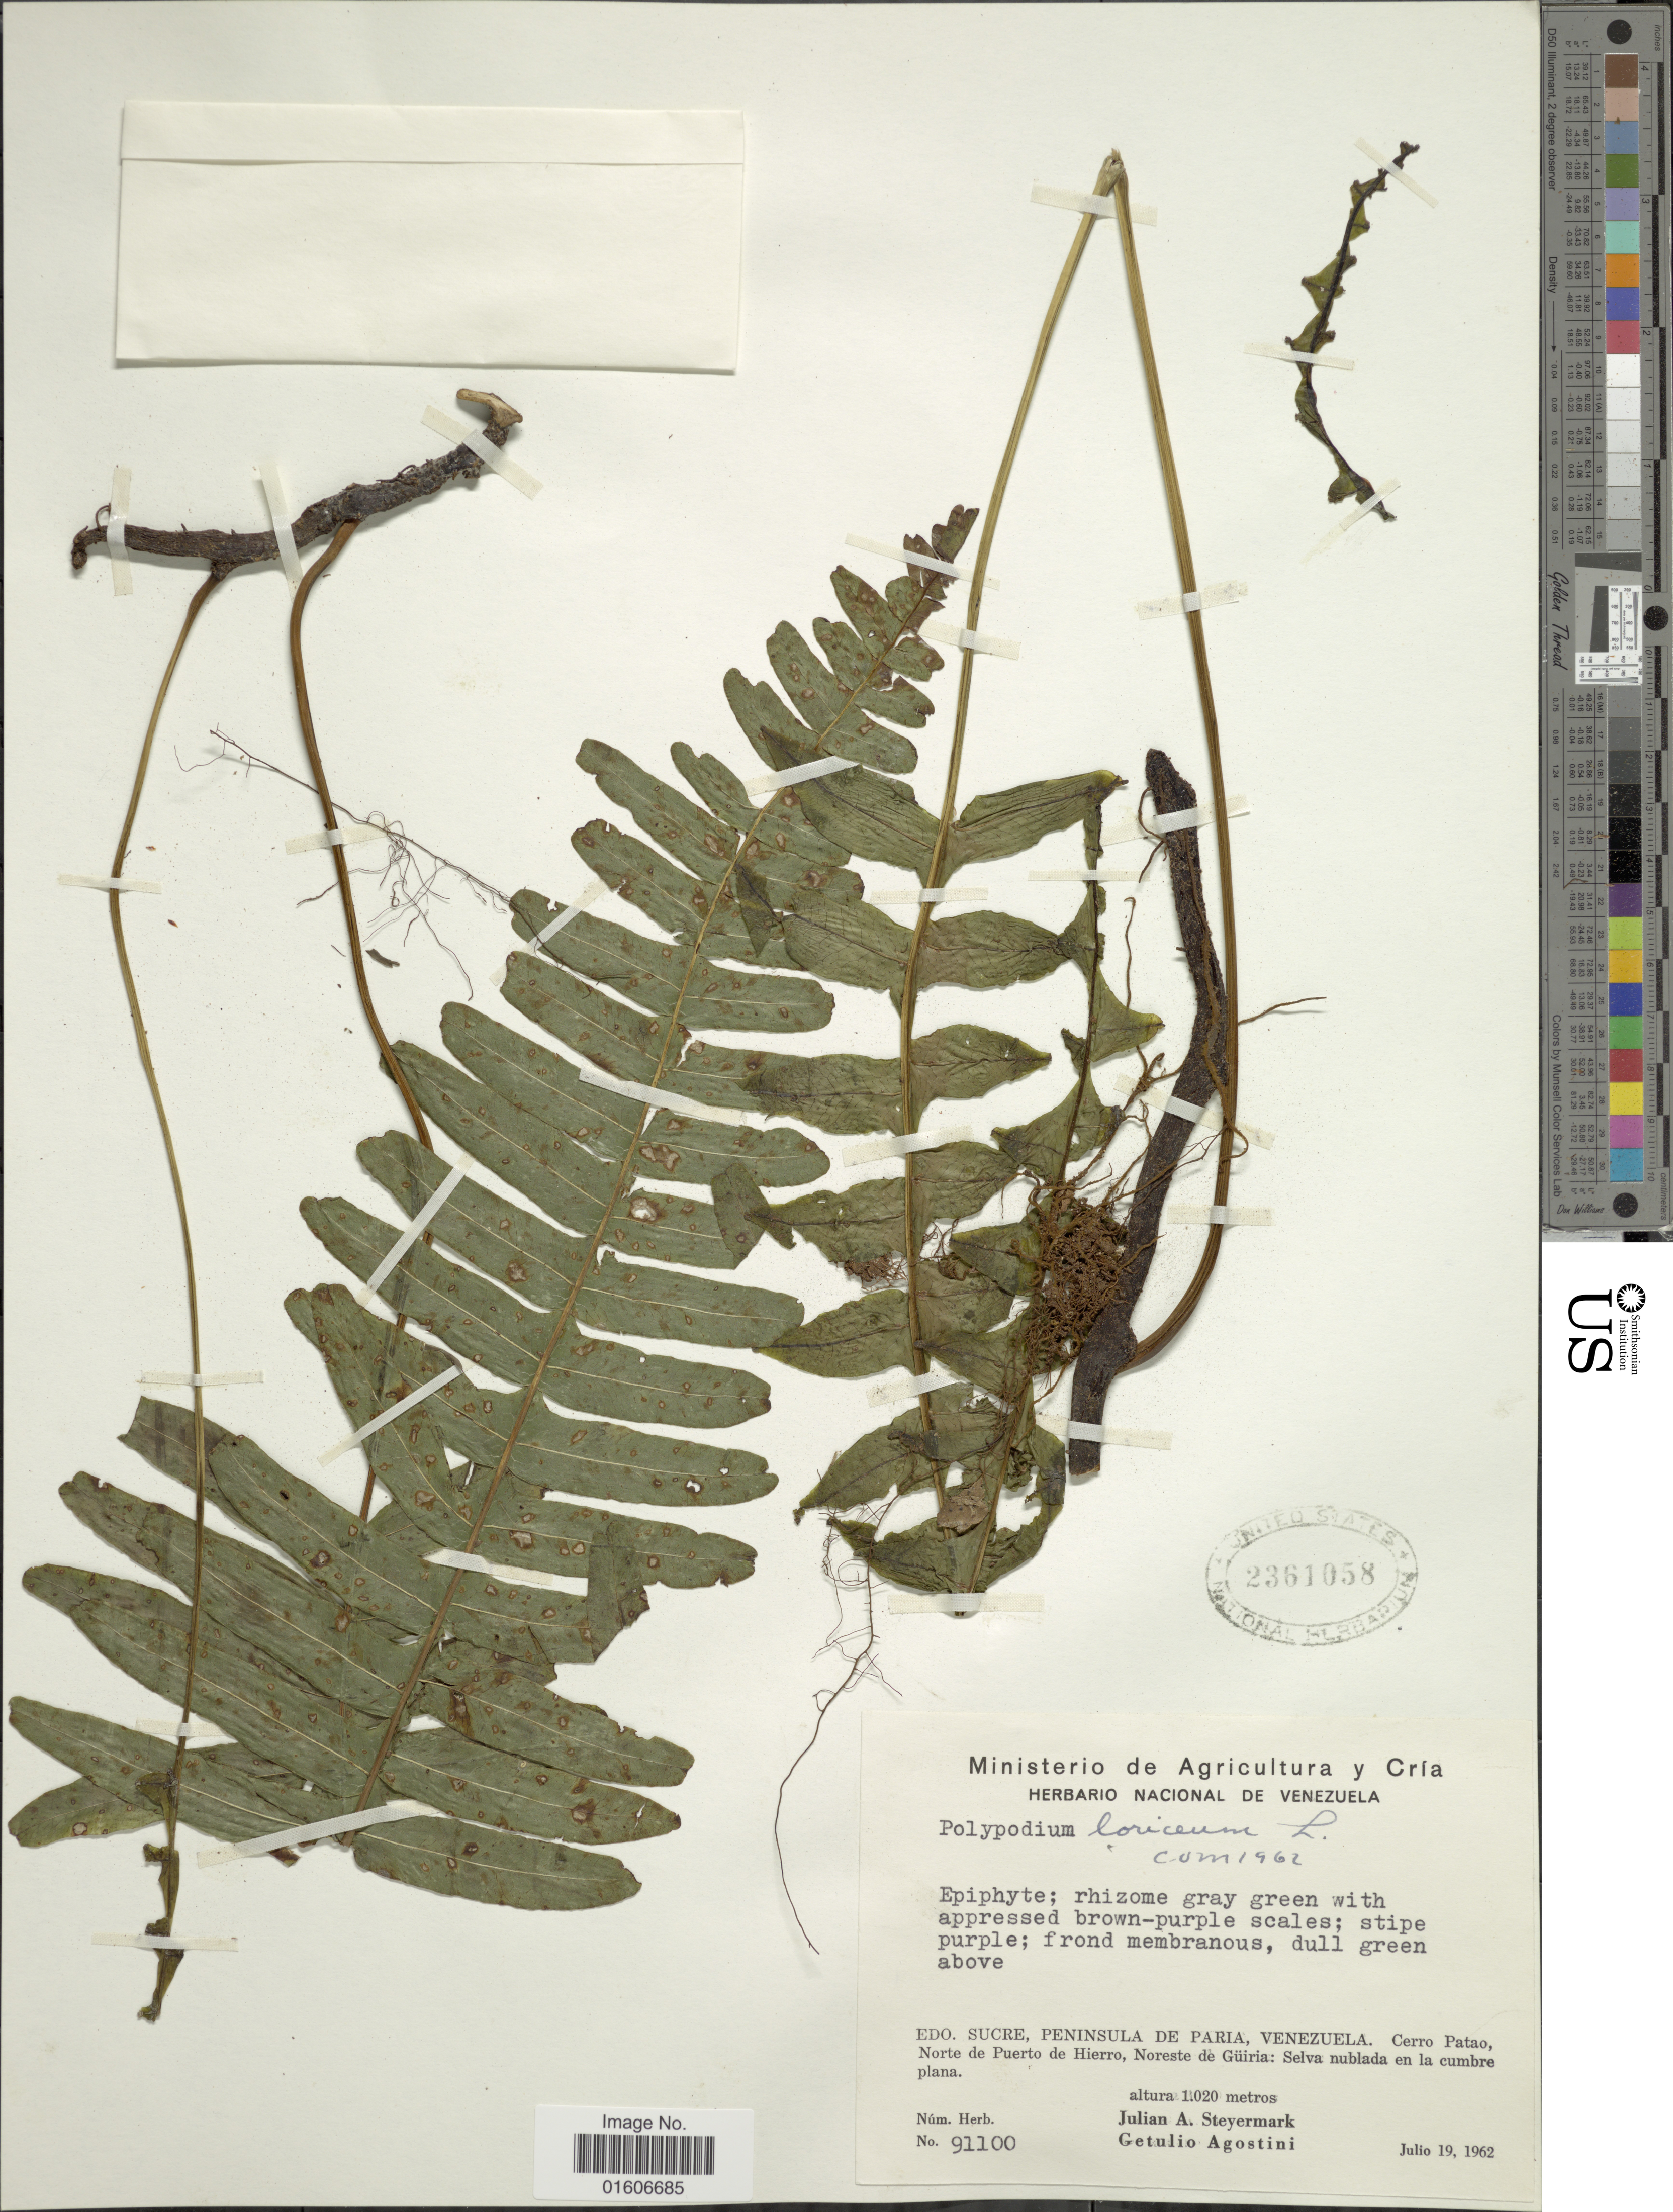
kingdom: Plantae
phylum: Tracheophyta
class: Polypodiopsida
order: Polypodiales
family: Polypodiaceae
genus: Serpocaulon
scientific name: Serpocaulon loriceum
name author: (L.) A.R. Sm.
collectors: J. Steyermark & G. Agostini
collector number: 91100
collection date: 1962-07-19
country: Venezuela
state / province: Sucre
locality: Edo. Sucre, peninsula de Paria. Cerro Patao, Norte de Puerto de Hierro, Norste de Güiria: Selva nublada en la cumbre plana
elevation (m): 1020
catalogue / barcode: US 2361058